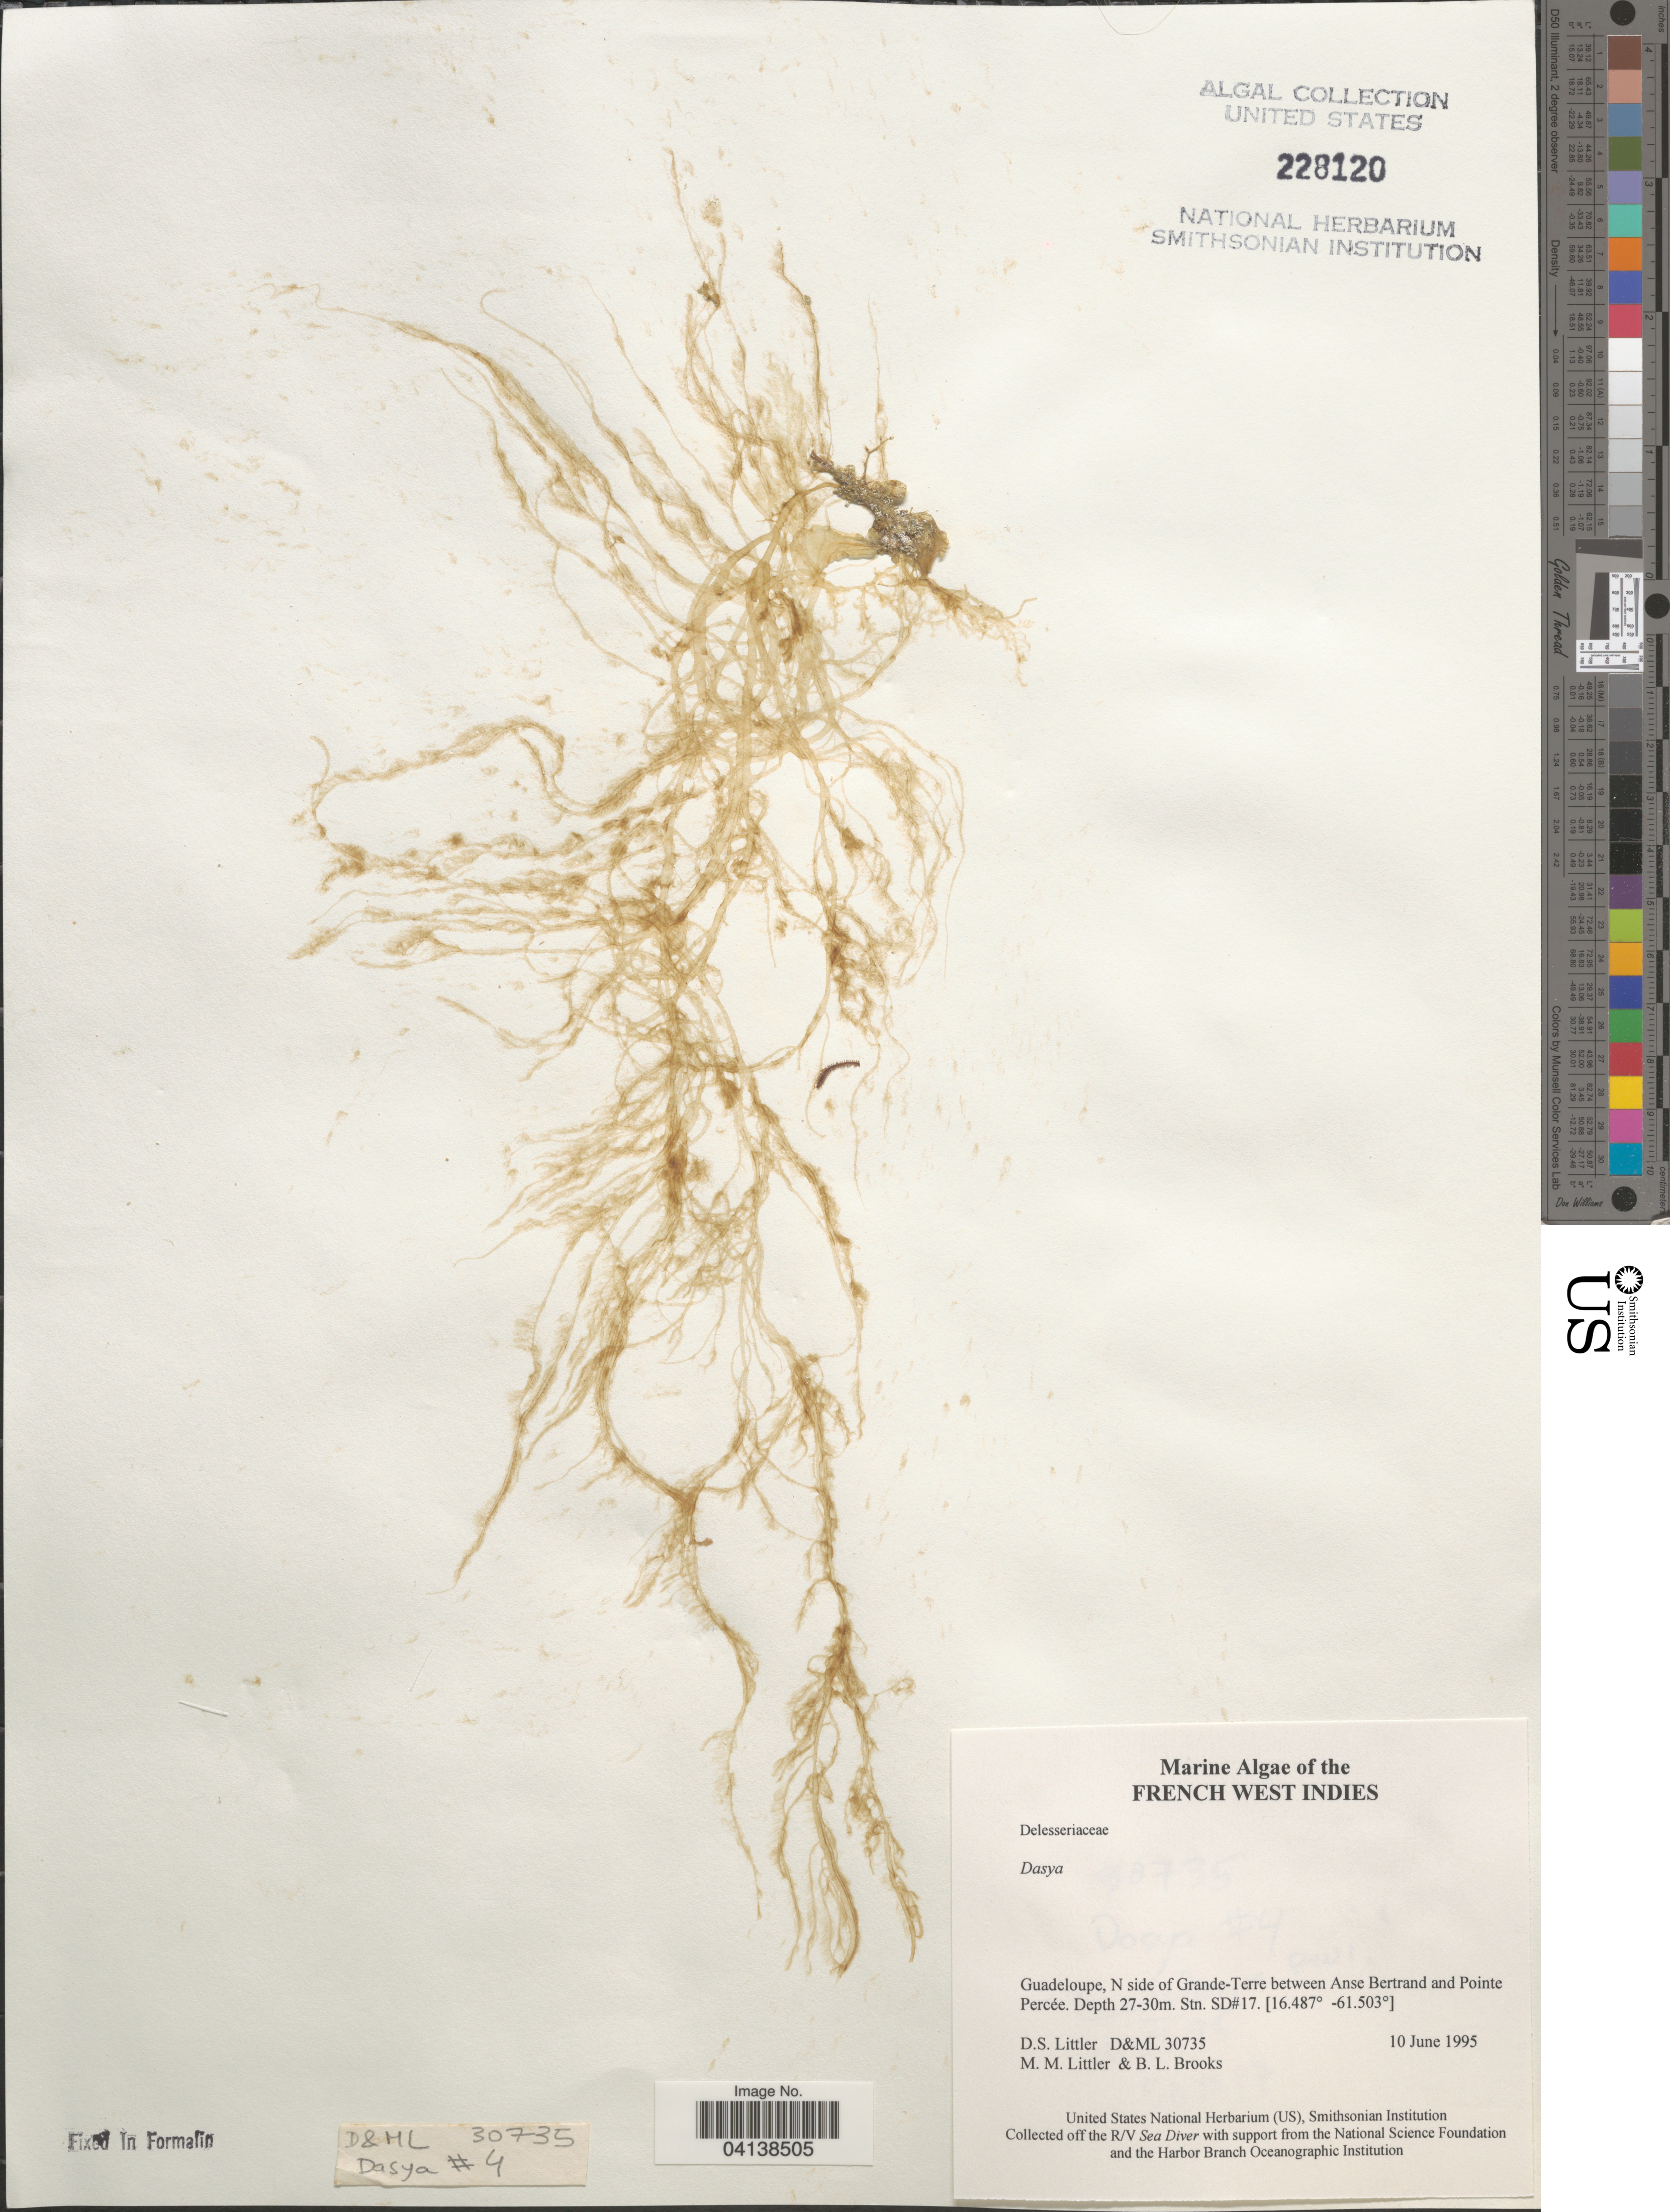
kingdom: Plantae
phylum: Rhodophyta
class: Florideophyceae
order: Ceramiales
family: Dasyaceae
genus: Dasya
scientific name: Dasya sp.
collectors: D. S. Littler & B. Brooks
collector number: D&ML 30735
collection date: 1995-06-10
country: Guadeloupe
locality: French West Indies. N side of Grande-Terre between Anse Bertrand and Pointe Percée. Stn. SD#17.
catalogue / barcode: US 228120